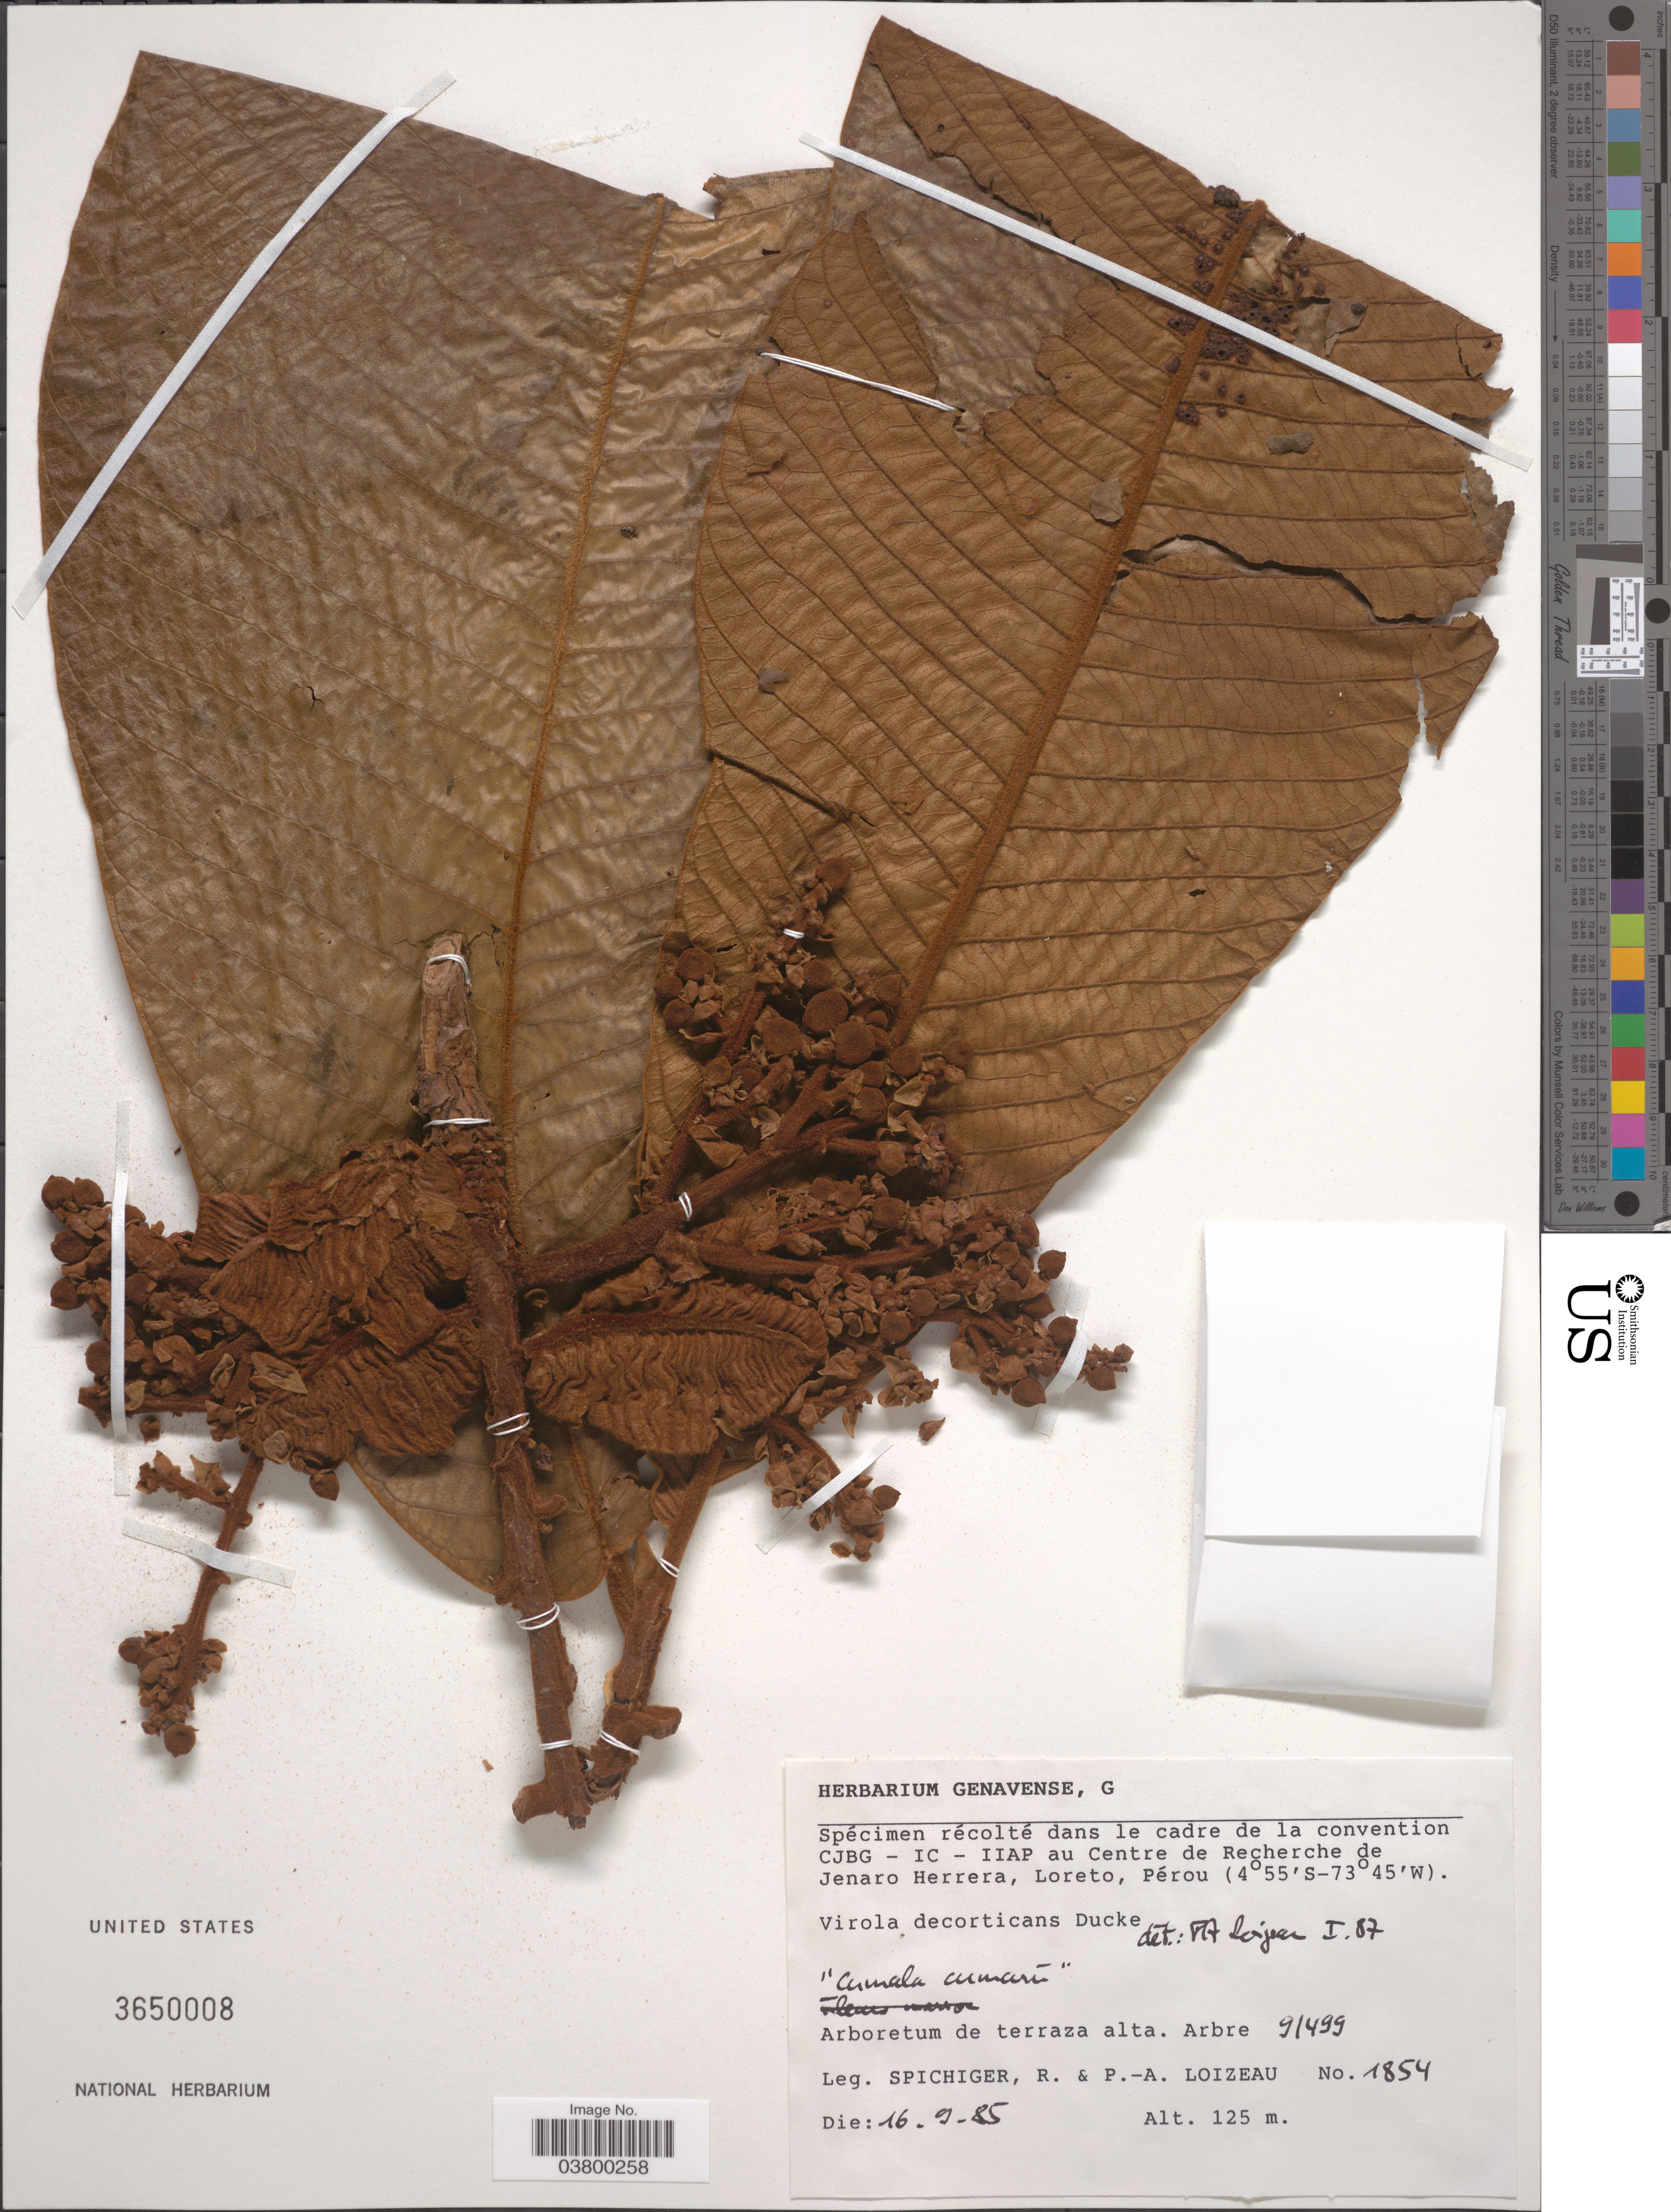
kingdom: Plantae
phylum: Tracheophyta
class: Magnoliopsida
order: Magnoliales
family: Myristicaceae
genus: Virola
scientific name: Virola decorticans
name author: Ducke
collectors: R. Spichiger & P. Loizeau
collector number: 1854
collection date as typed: Transcribed d/m/y: 16/9/85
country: Peru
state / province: Loreto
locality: Centre de Recherche de Jenaro Herrera, Pérou. Arboretum de terraza alta. Arbre 9/499.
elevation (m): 125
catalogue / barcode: US 3650008